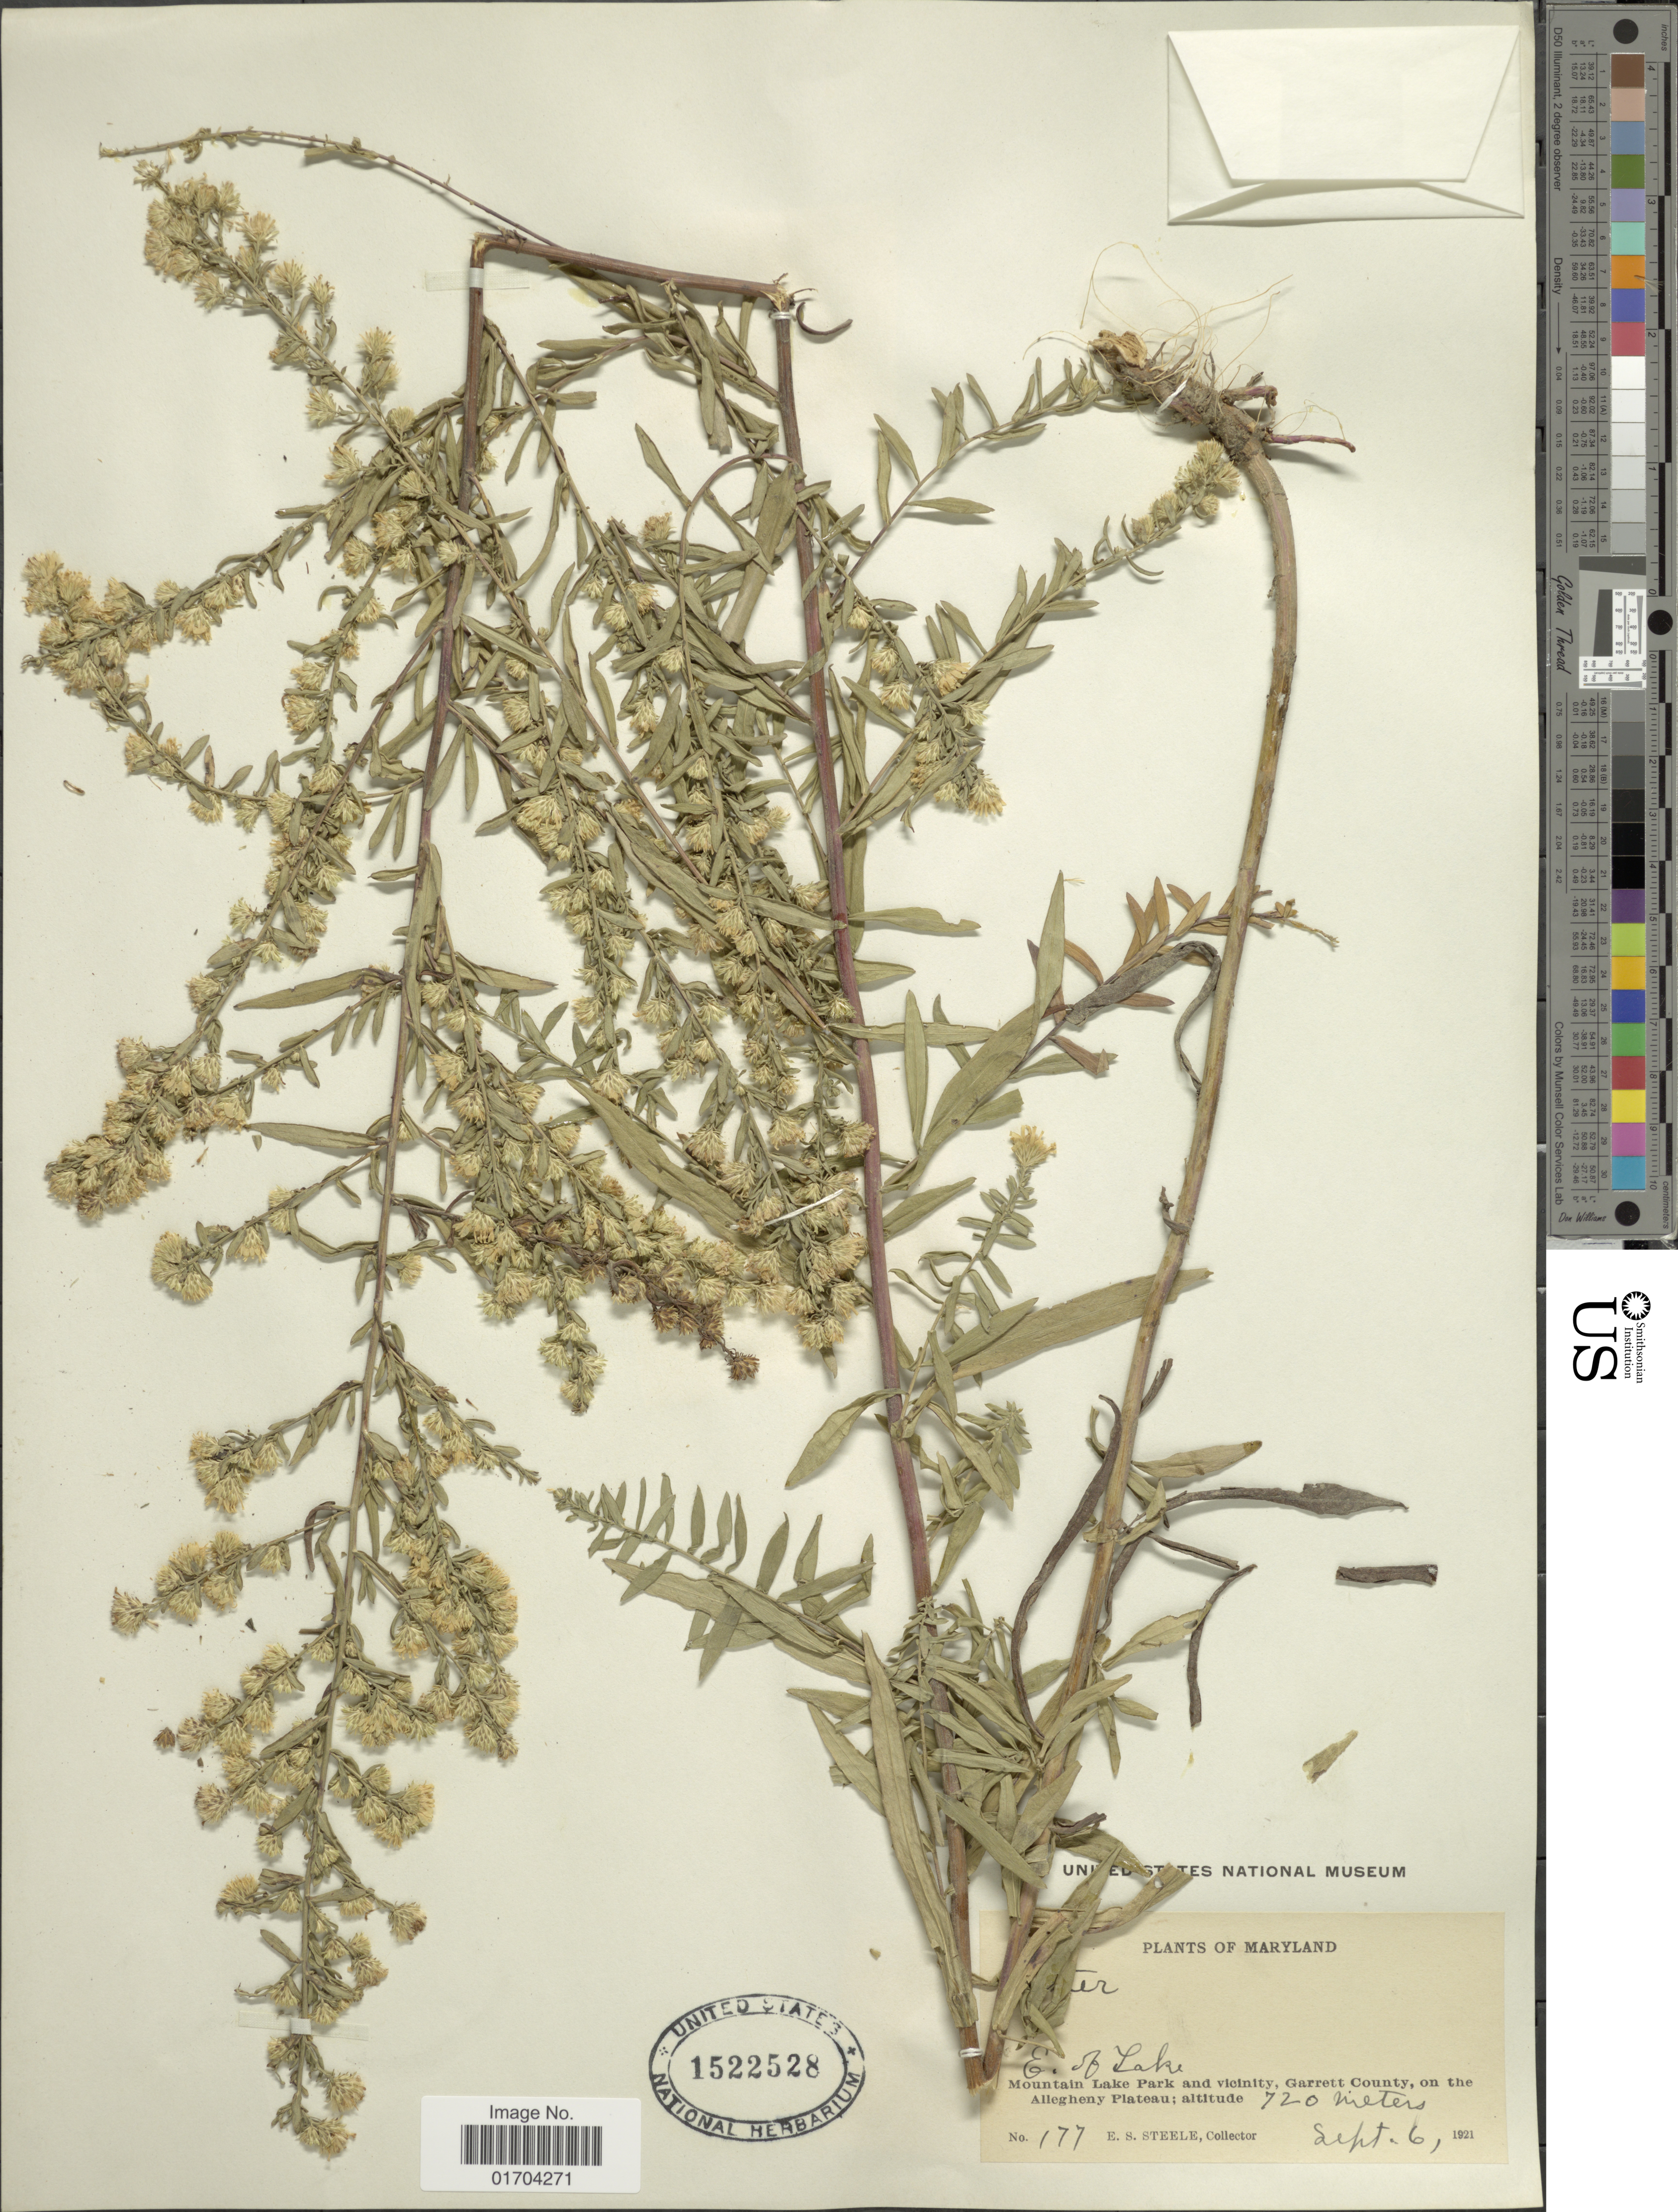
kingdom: Plantae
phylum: Tracheophyta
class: Magnoliopsida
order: Asterales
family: Asteraceae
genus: Symphyotrichum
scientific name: Symphyotrichum sp.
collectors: E. Steele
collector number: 177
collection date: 1921-09-06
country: United States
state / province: Maryland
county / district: Garrett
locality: E. of Lake, Mountain Lake Park and vicinity, Garrett County, on the Allegheny Plateau.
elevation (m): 720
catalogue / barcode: US 1522528